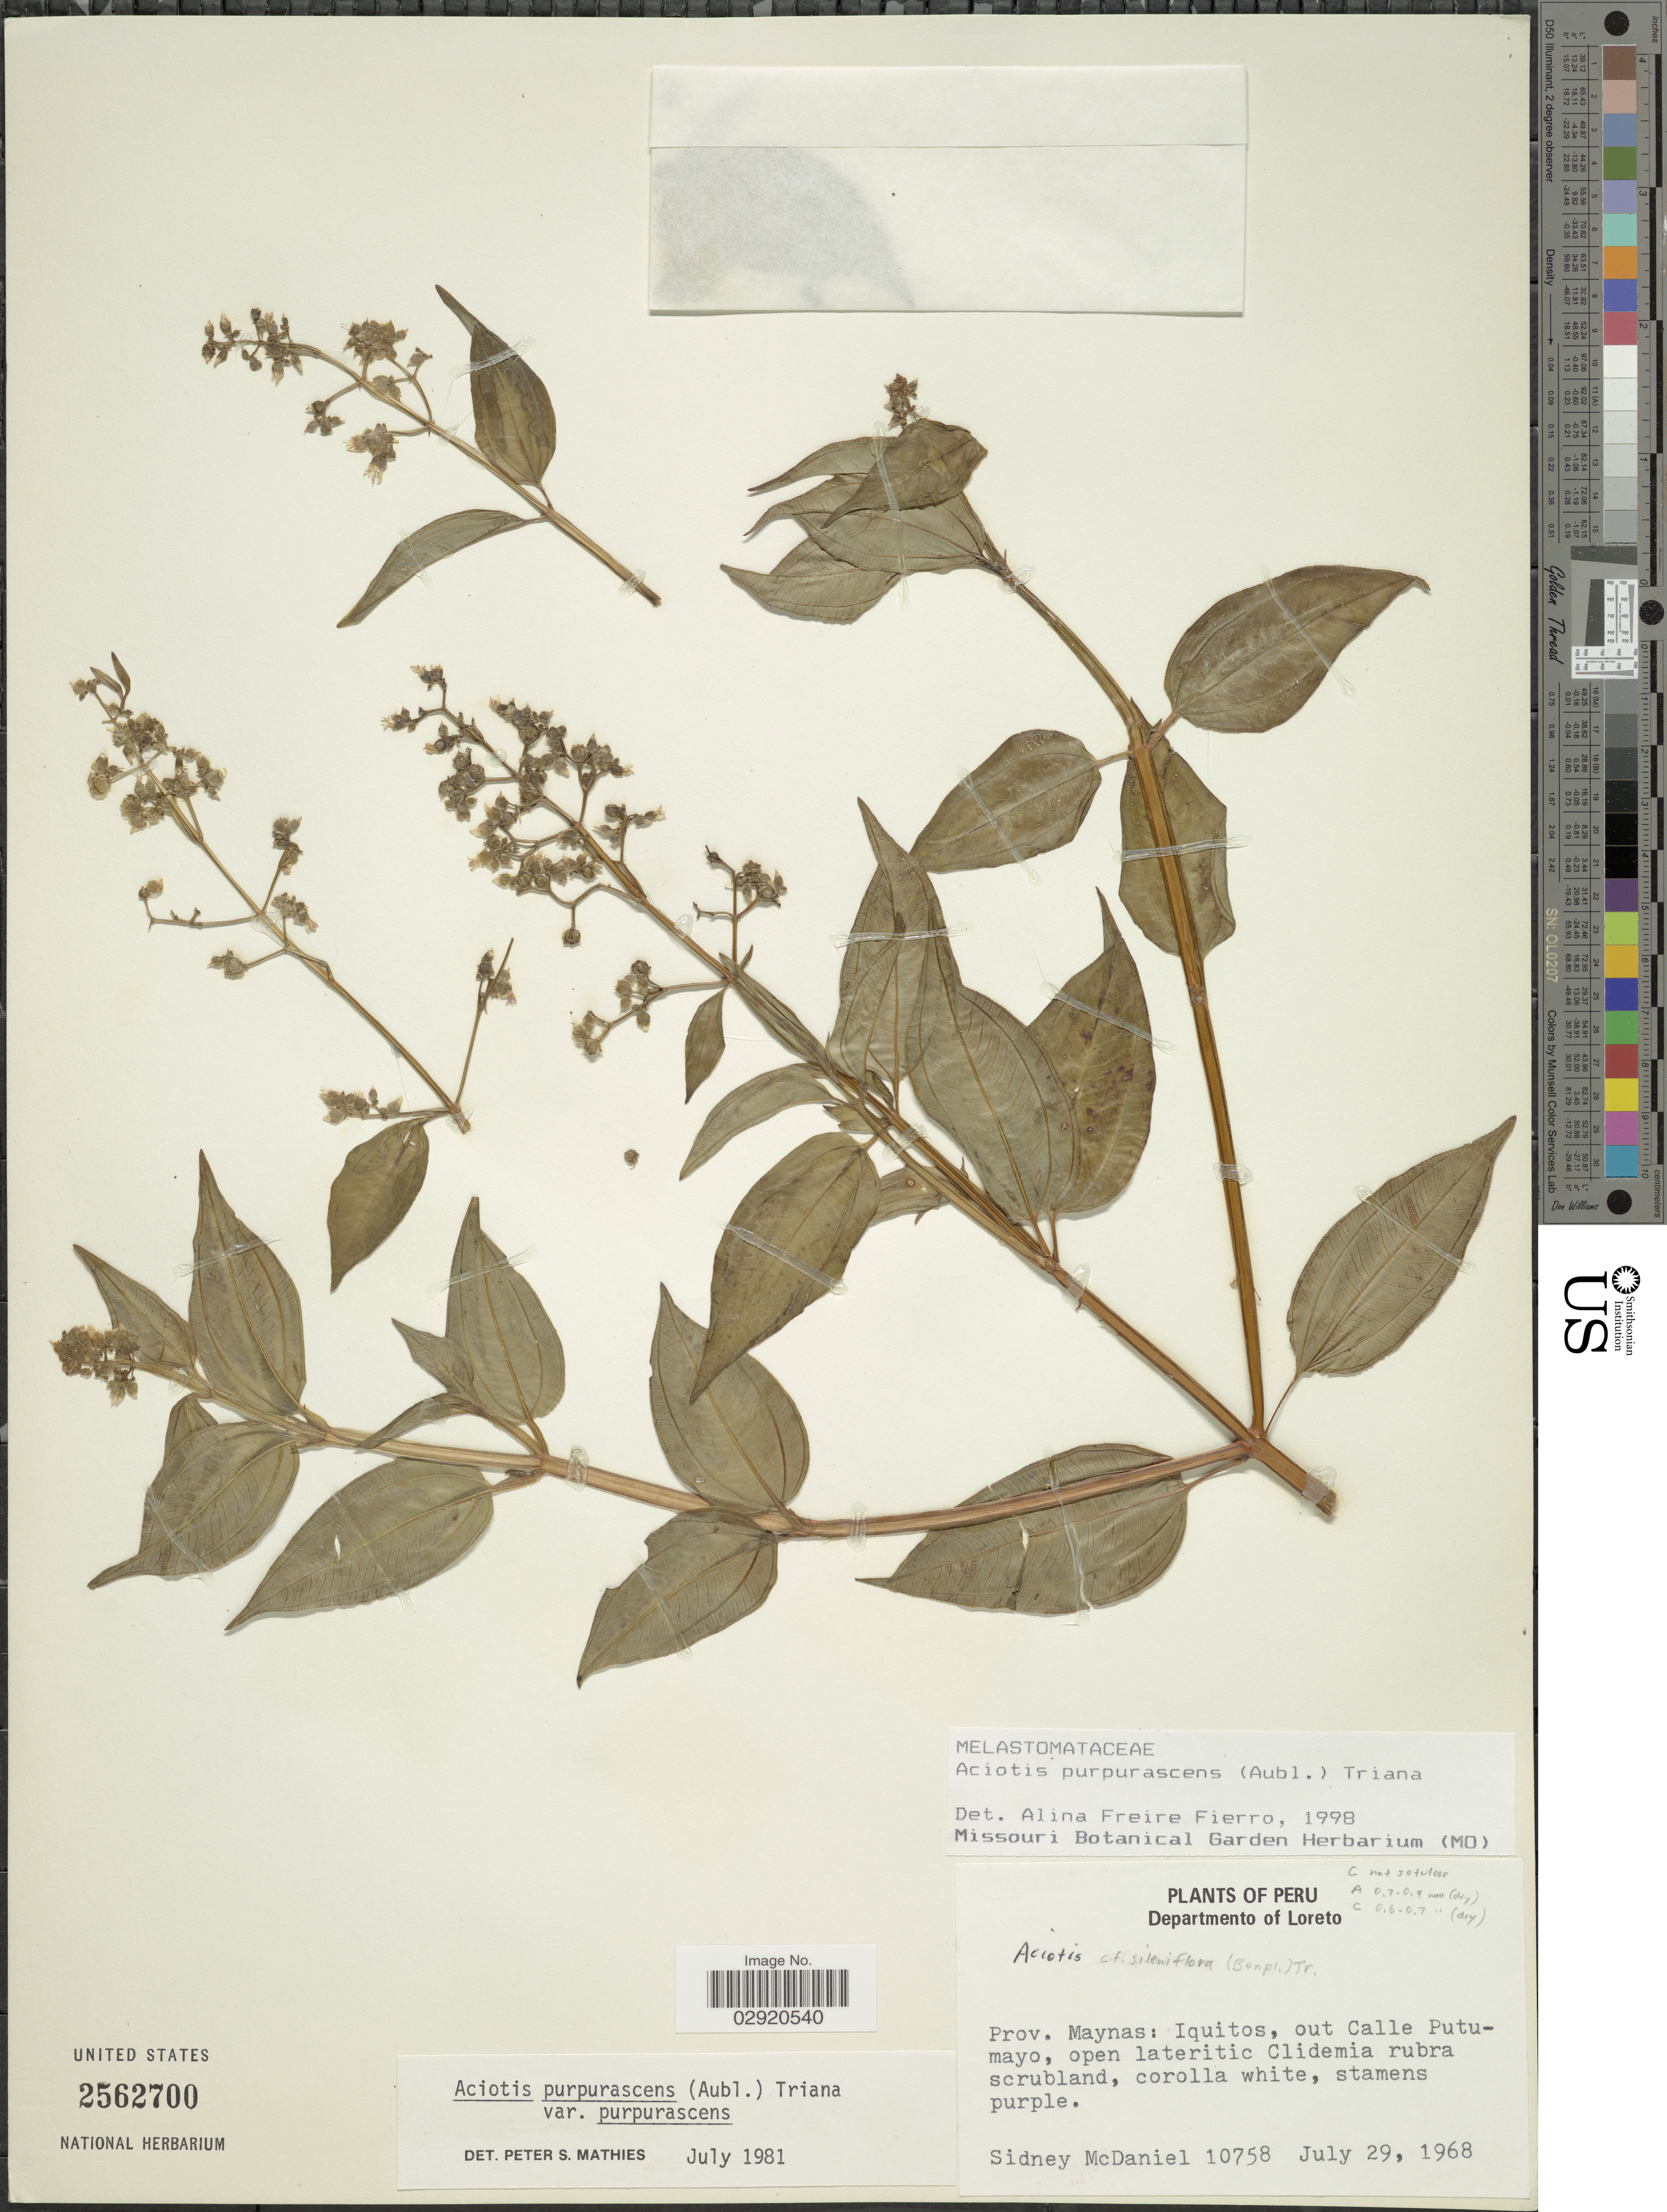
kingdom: Plantae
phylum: Tracheophyta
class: Magnoliopsida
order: Myrtales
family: Melastomataceae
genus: Aciotis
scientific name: Aciotis purpurascens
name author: (Aubl.) Triana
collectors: S. McDaniel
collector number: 10758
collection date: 1968-07-29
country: Peru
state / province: Loreto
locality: Departmento of Loreto. Prov. Maynas: Iquitos, out Calle Putumayo.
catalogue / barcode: US 2562700